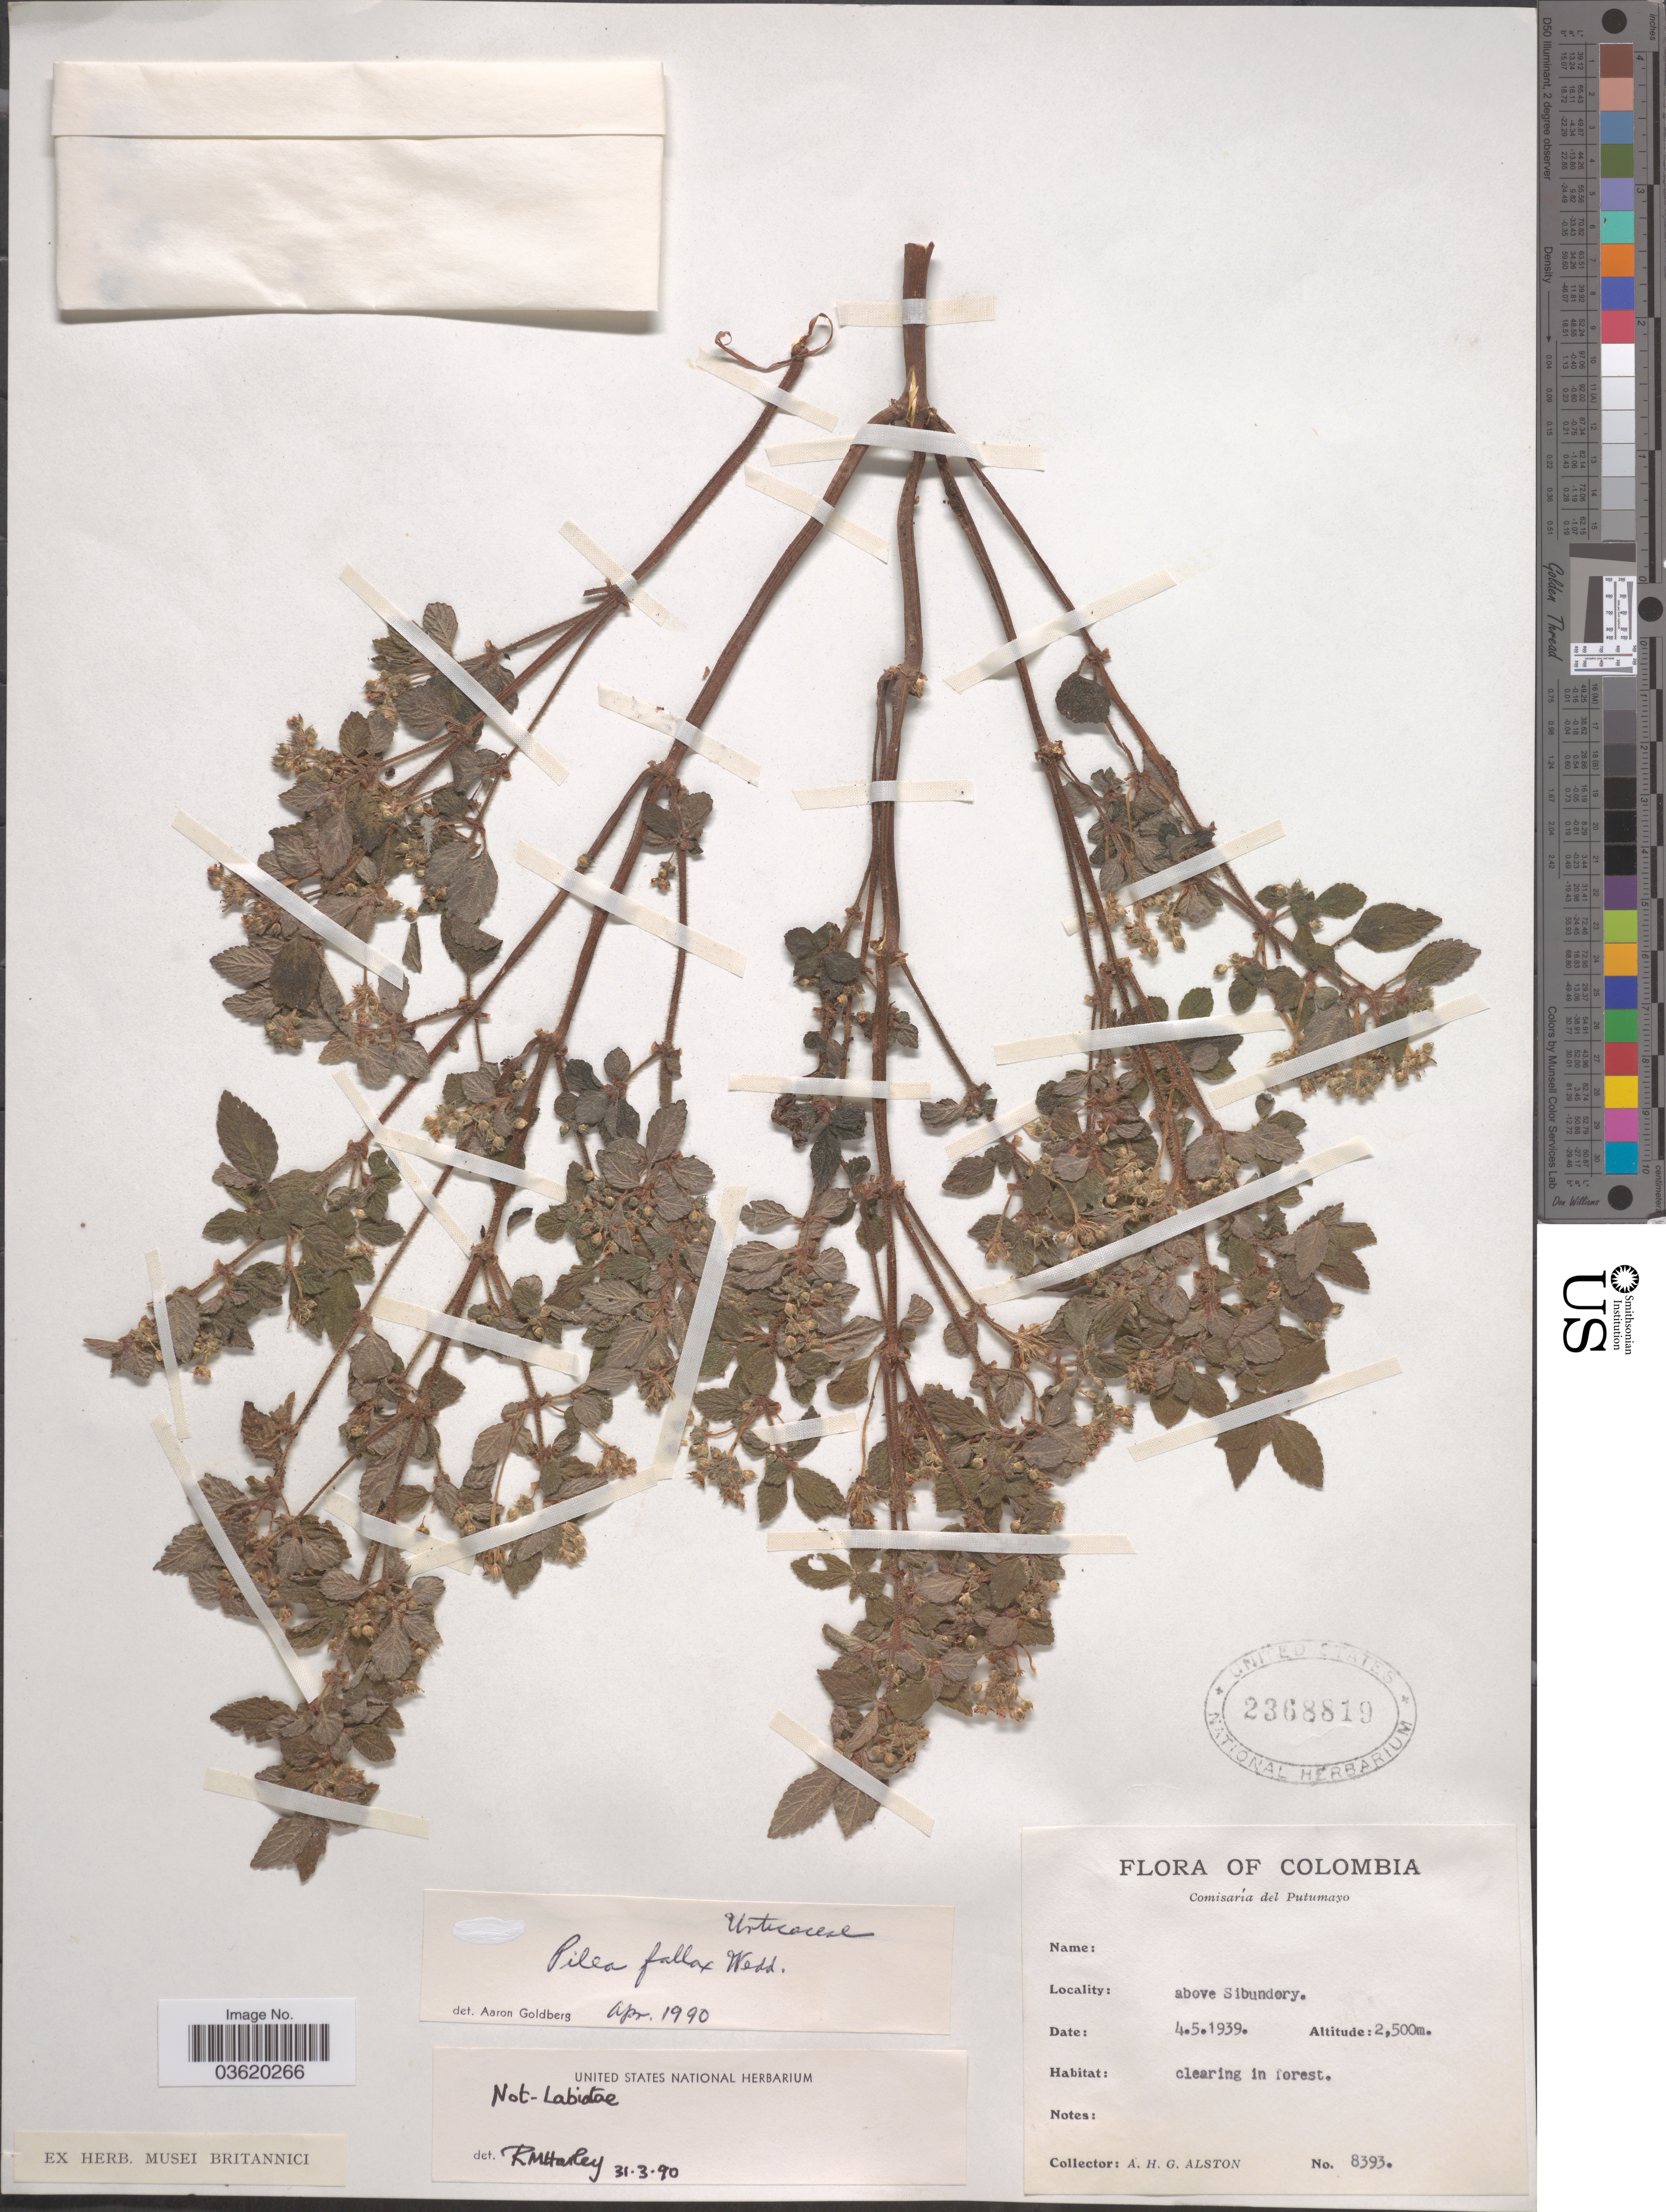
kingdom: Plantae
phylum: Tracheophyta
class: Magnoliopsida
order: Rosales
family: Urticaceae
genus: Pilea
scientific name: Pilea fallax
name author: Wedd.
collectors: A. H. Alston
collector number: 8393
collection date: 1939-05-04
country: Colombia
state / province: Putumayo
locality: Comisaría del Putumayo. Above Sibundory.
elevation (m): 2500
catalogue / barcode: US 2368819